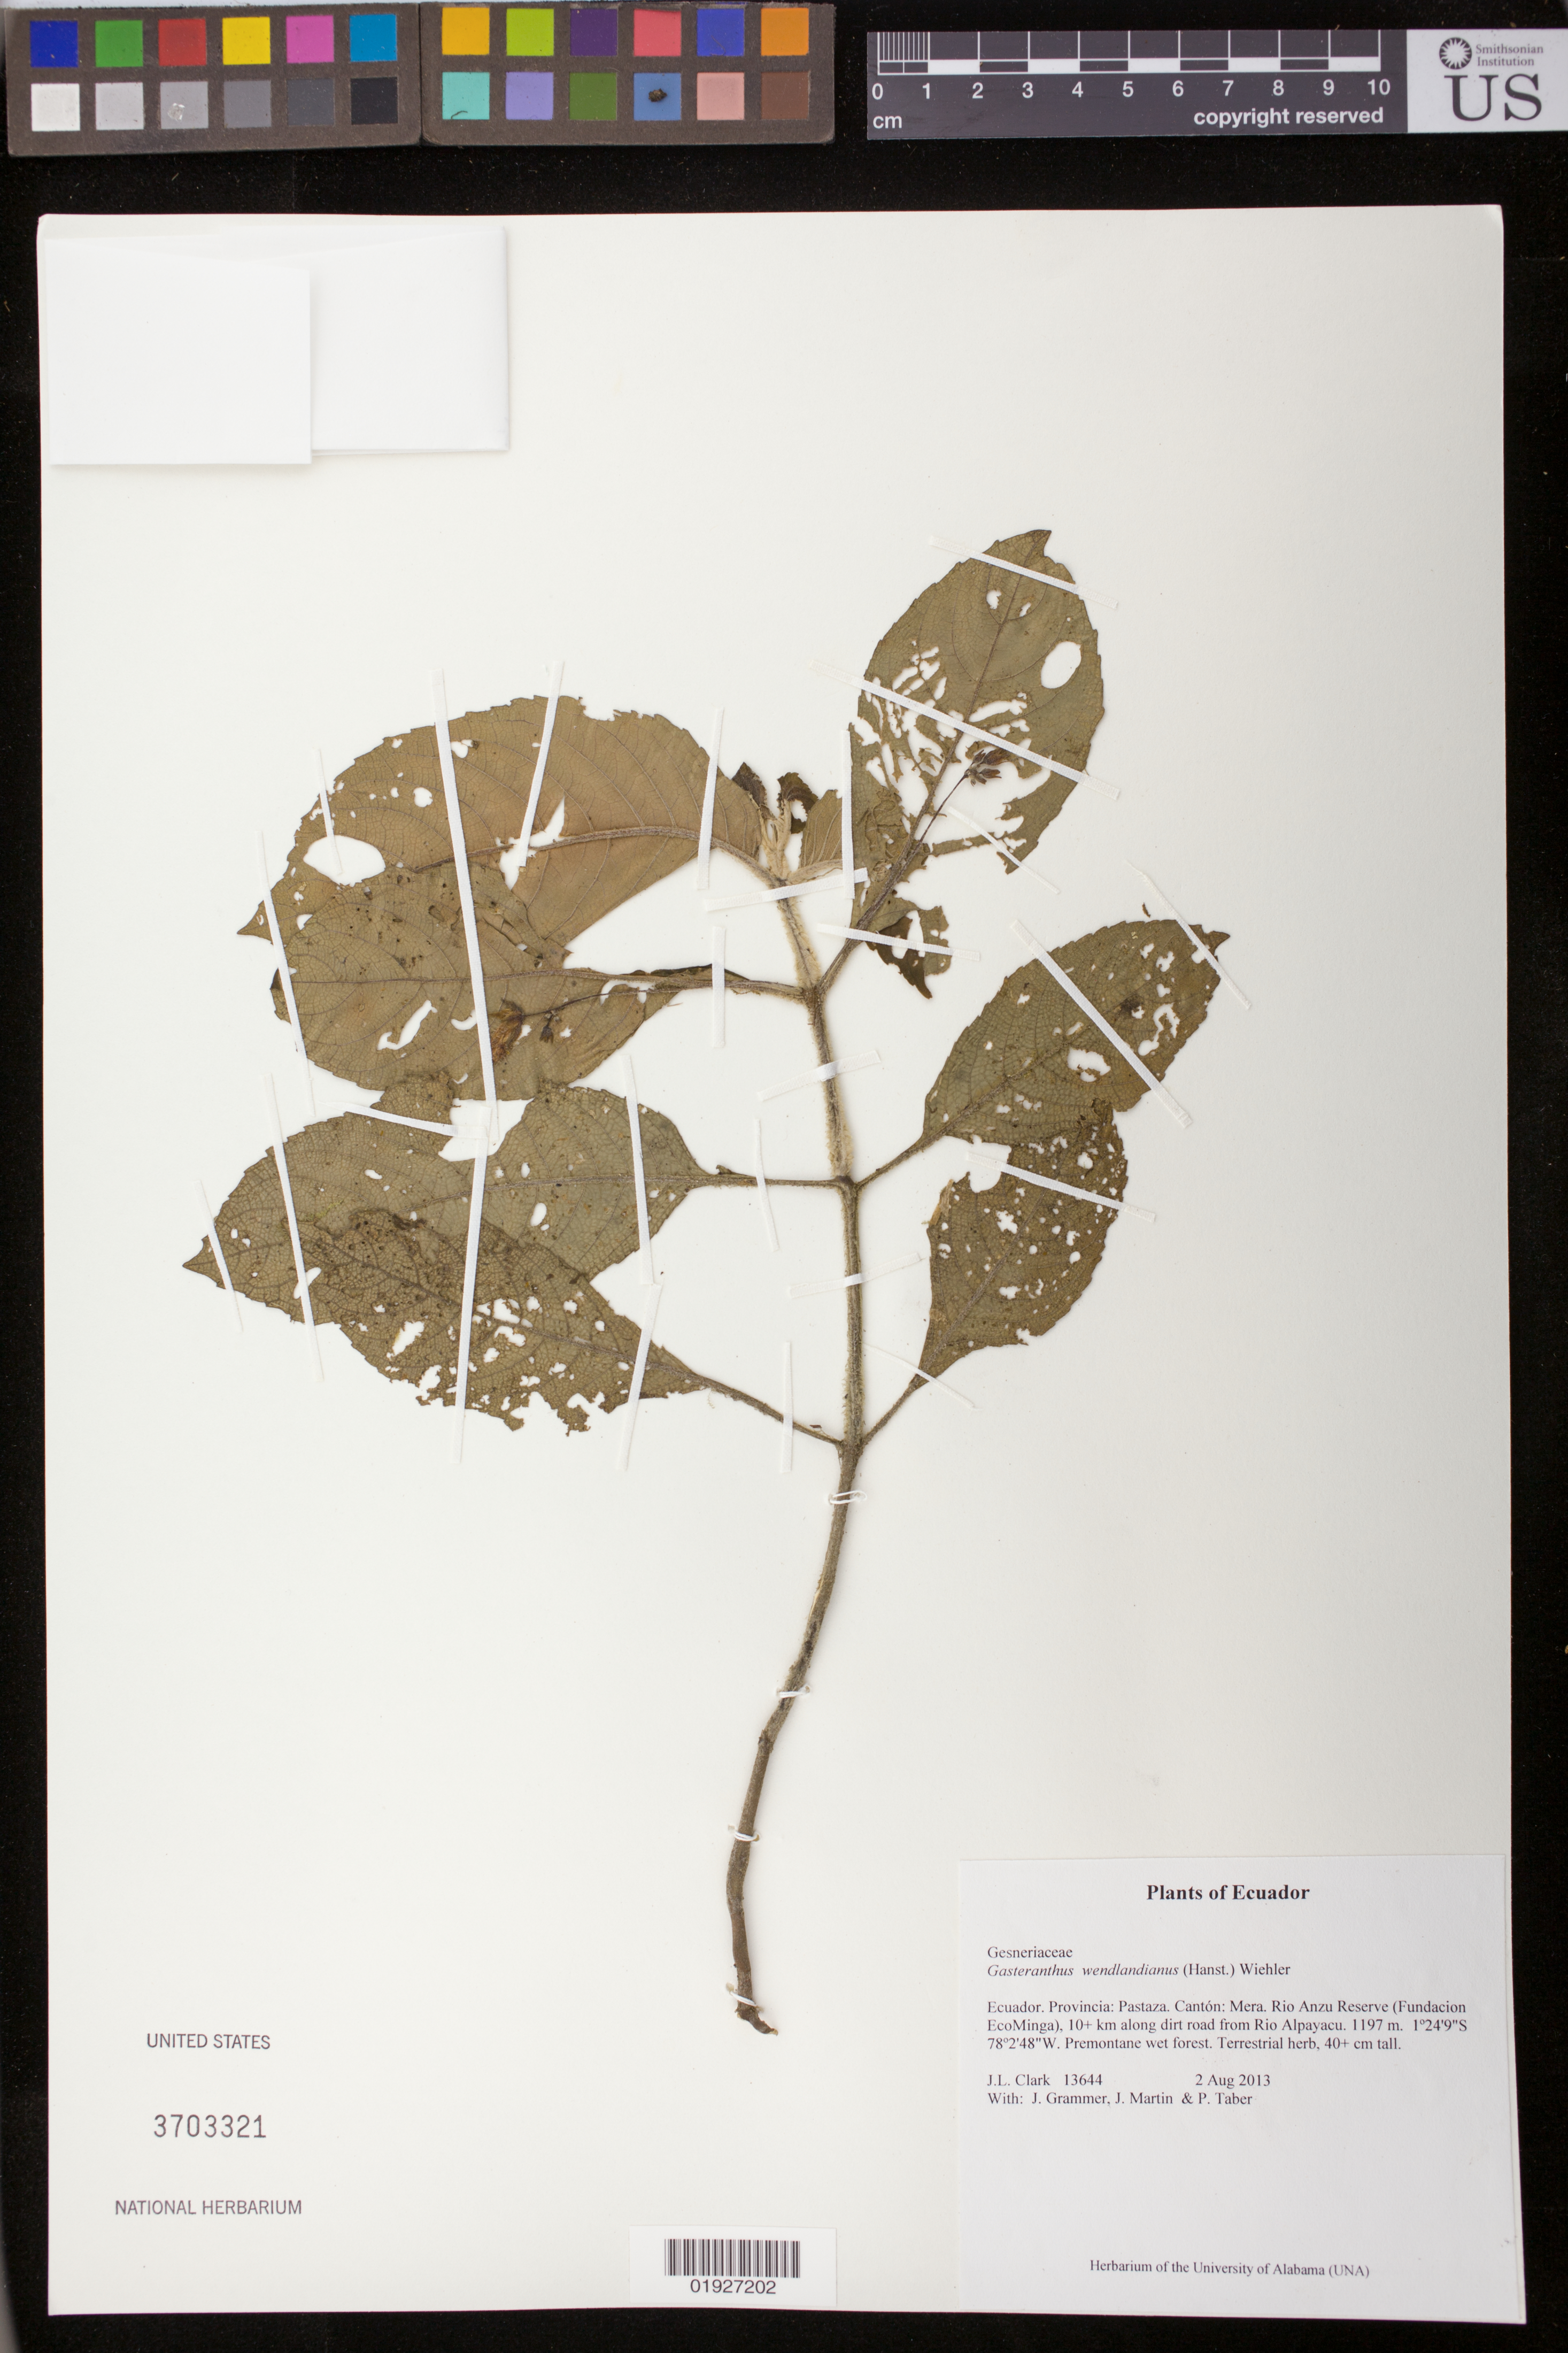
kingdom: Plantae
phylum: Tracheophyta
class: Magnoliopsida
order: Lamiales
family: Gesneriaceae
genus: Gasteranthus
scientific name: Gasteranthus wendlandianus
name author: (Hanst.) Wiehler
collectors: J. L. Clark, J. Grammer, J. Martin & P. Taber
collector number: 13644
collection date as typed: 2 Aug 2013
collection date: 2013-08-02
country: Ecuador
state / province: Pastaza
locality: Ecuador, Provincia: Pastaza. Canton: Mera. Rio Anzu Reserve (Fundacion EcoMinga), 10± along dirt road from Rio Alpayacu.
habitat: Premontane wet forest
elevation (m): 1197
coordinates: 1°24'9"S, 78°2'48"W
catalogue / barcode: US 3703321